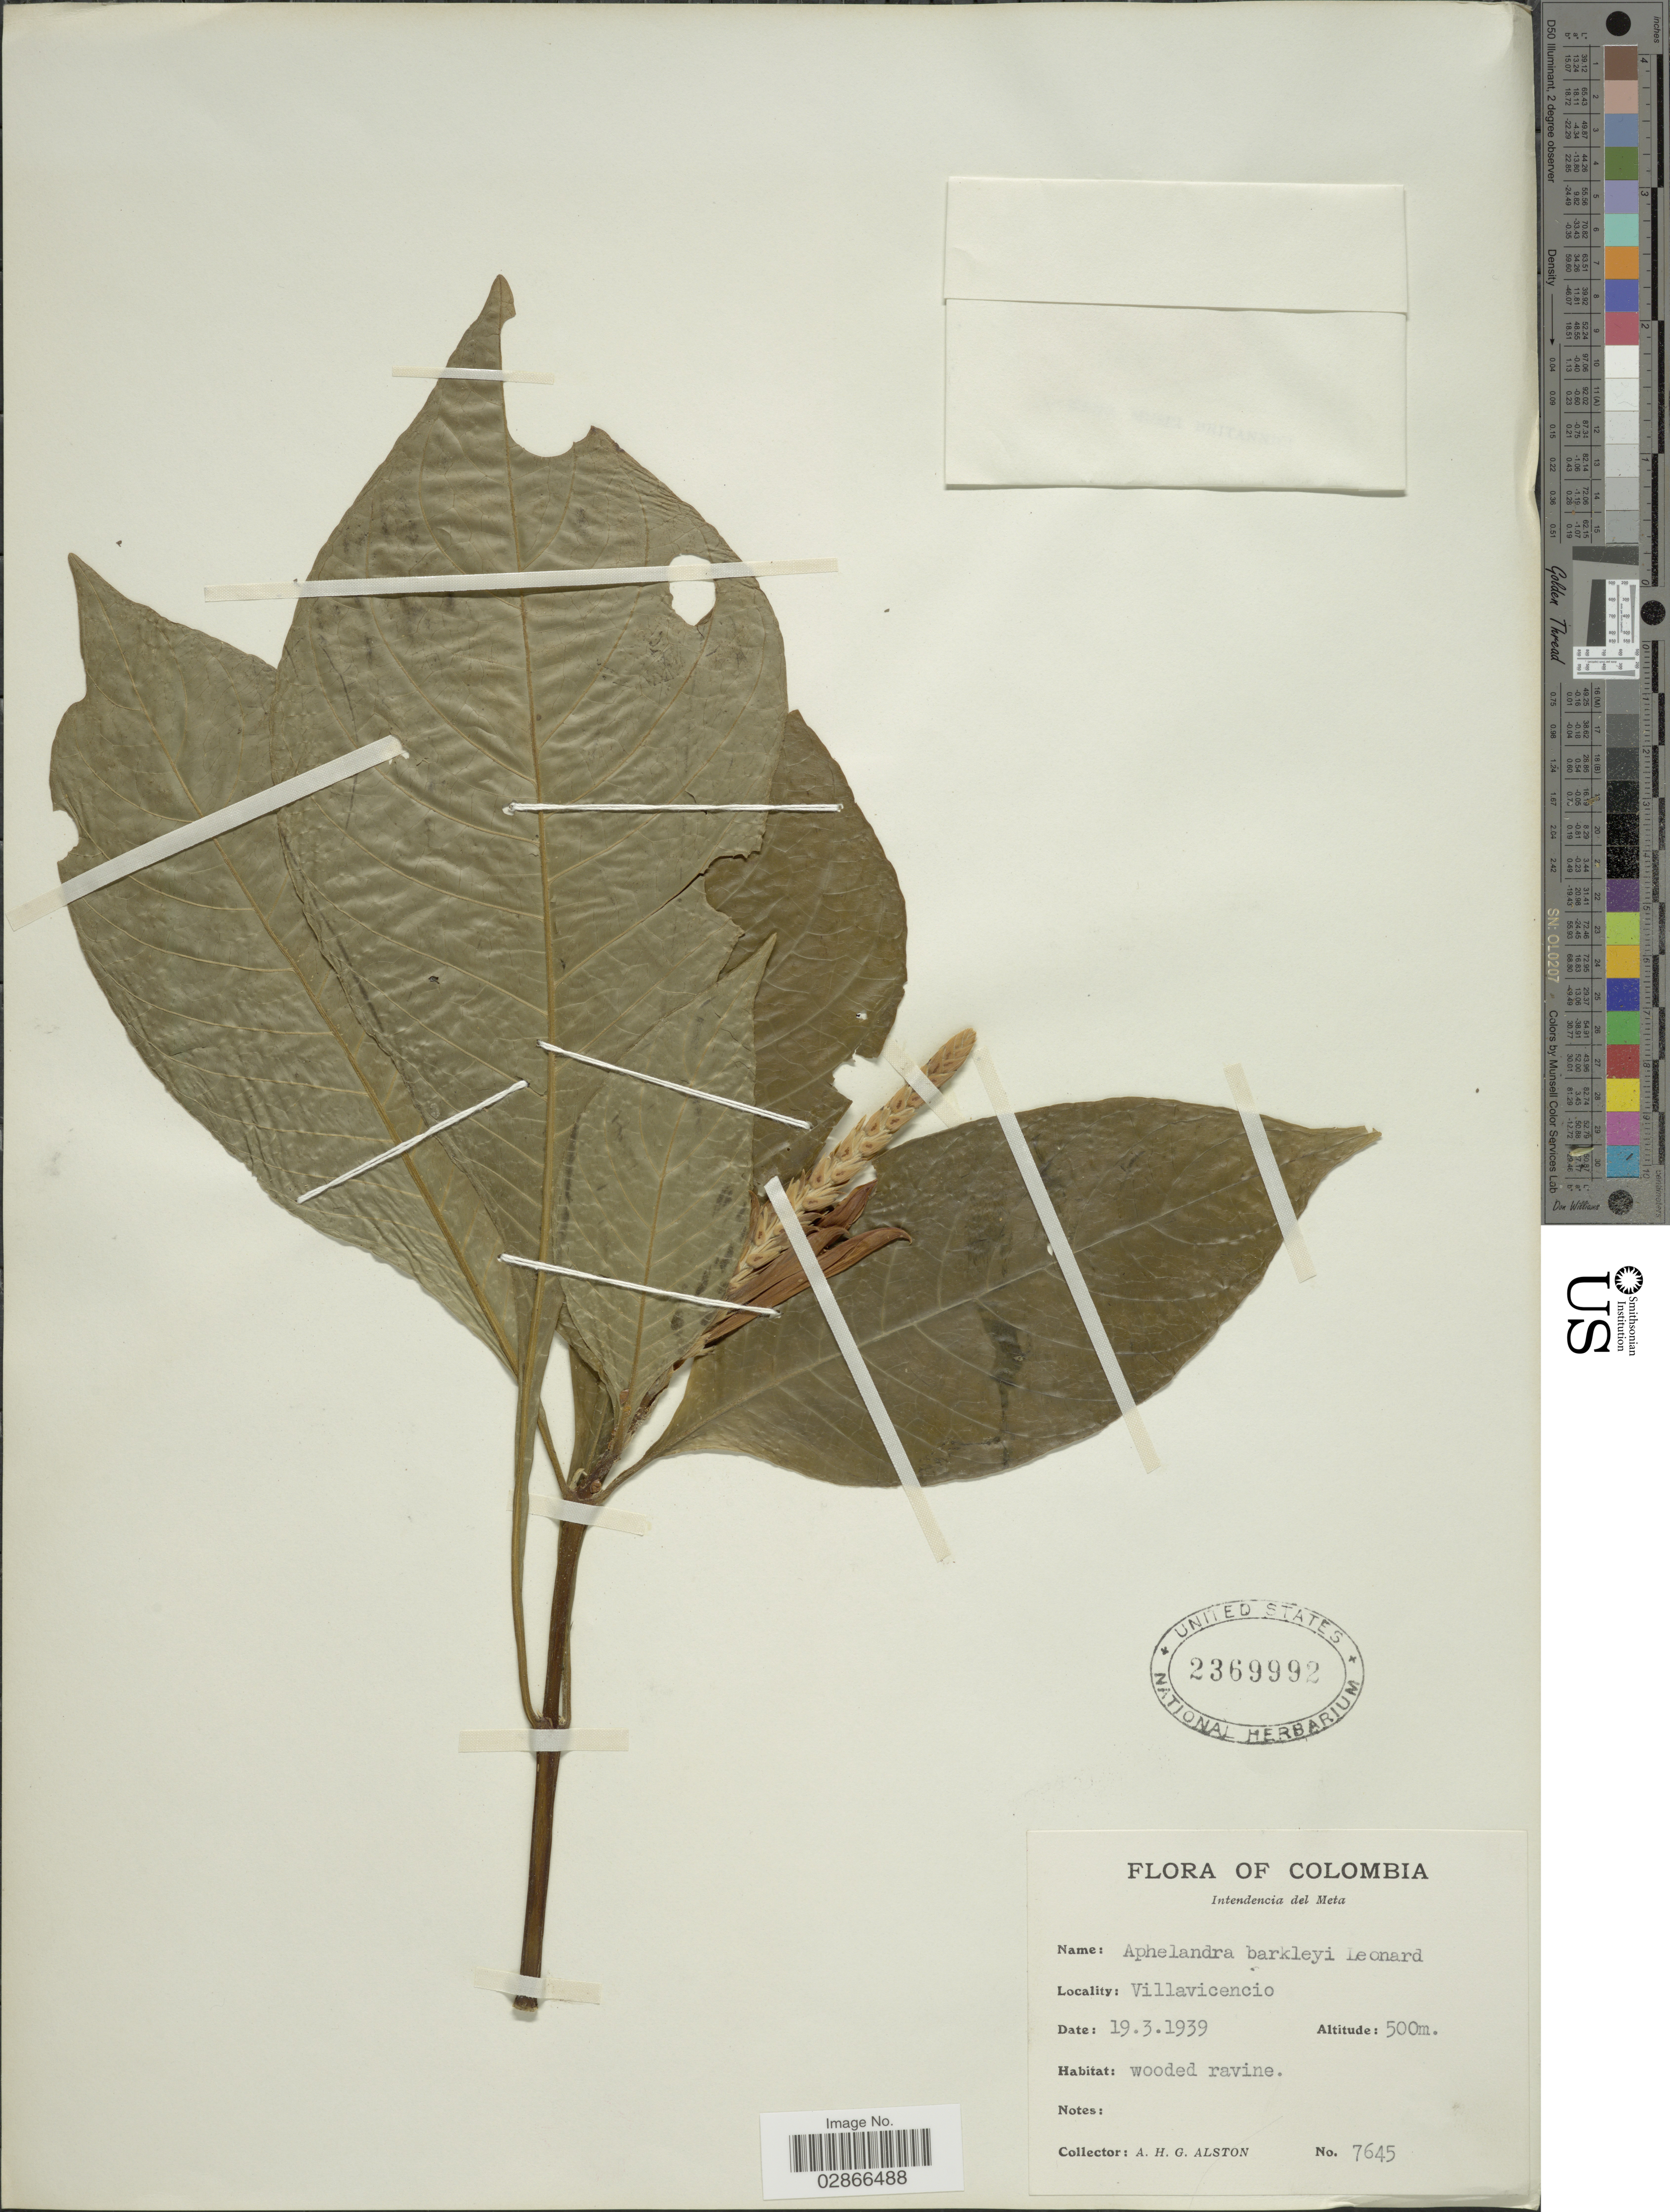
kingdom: Plantae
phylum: Tracheophyta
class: Magnoliopsida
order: Lamiales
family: Acanthaceae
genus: Aphelandra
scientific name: Aphelandra barkleyi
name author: Leonard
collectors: A. H. Alston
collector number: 7645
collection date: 1939-03-19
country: Colombia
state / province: Meta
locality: Intendencia del Meta. Villavicencio.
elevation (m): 500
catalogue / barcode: US 2369992